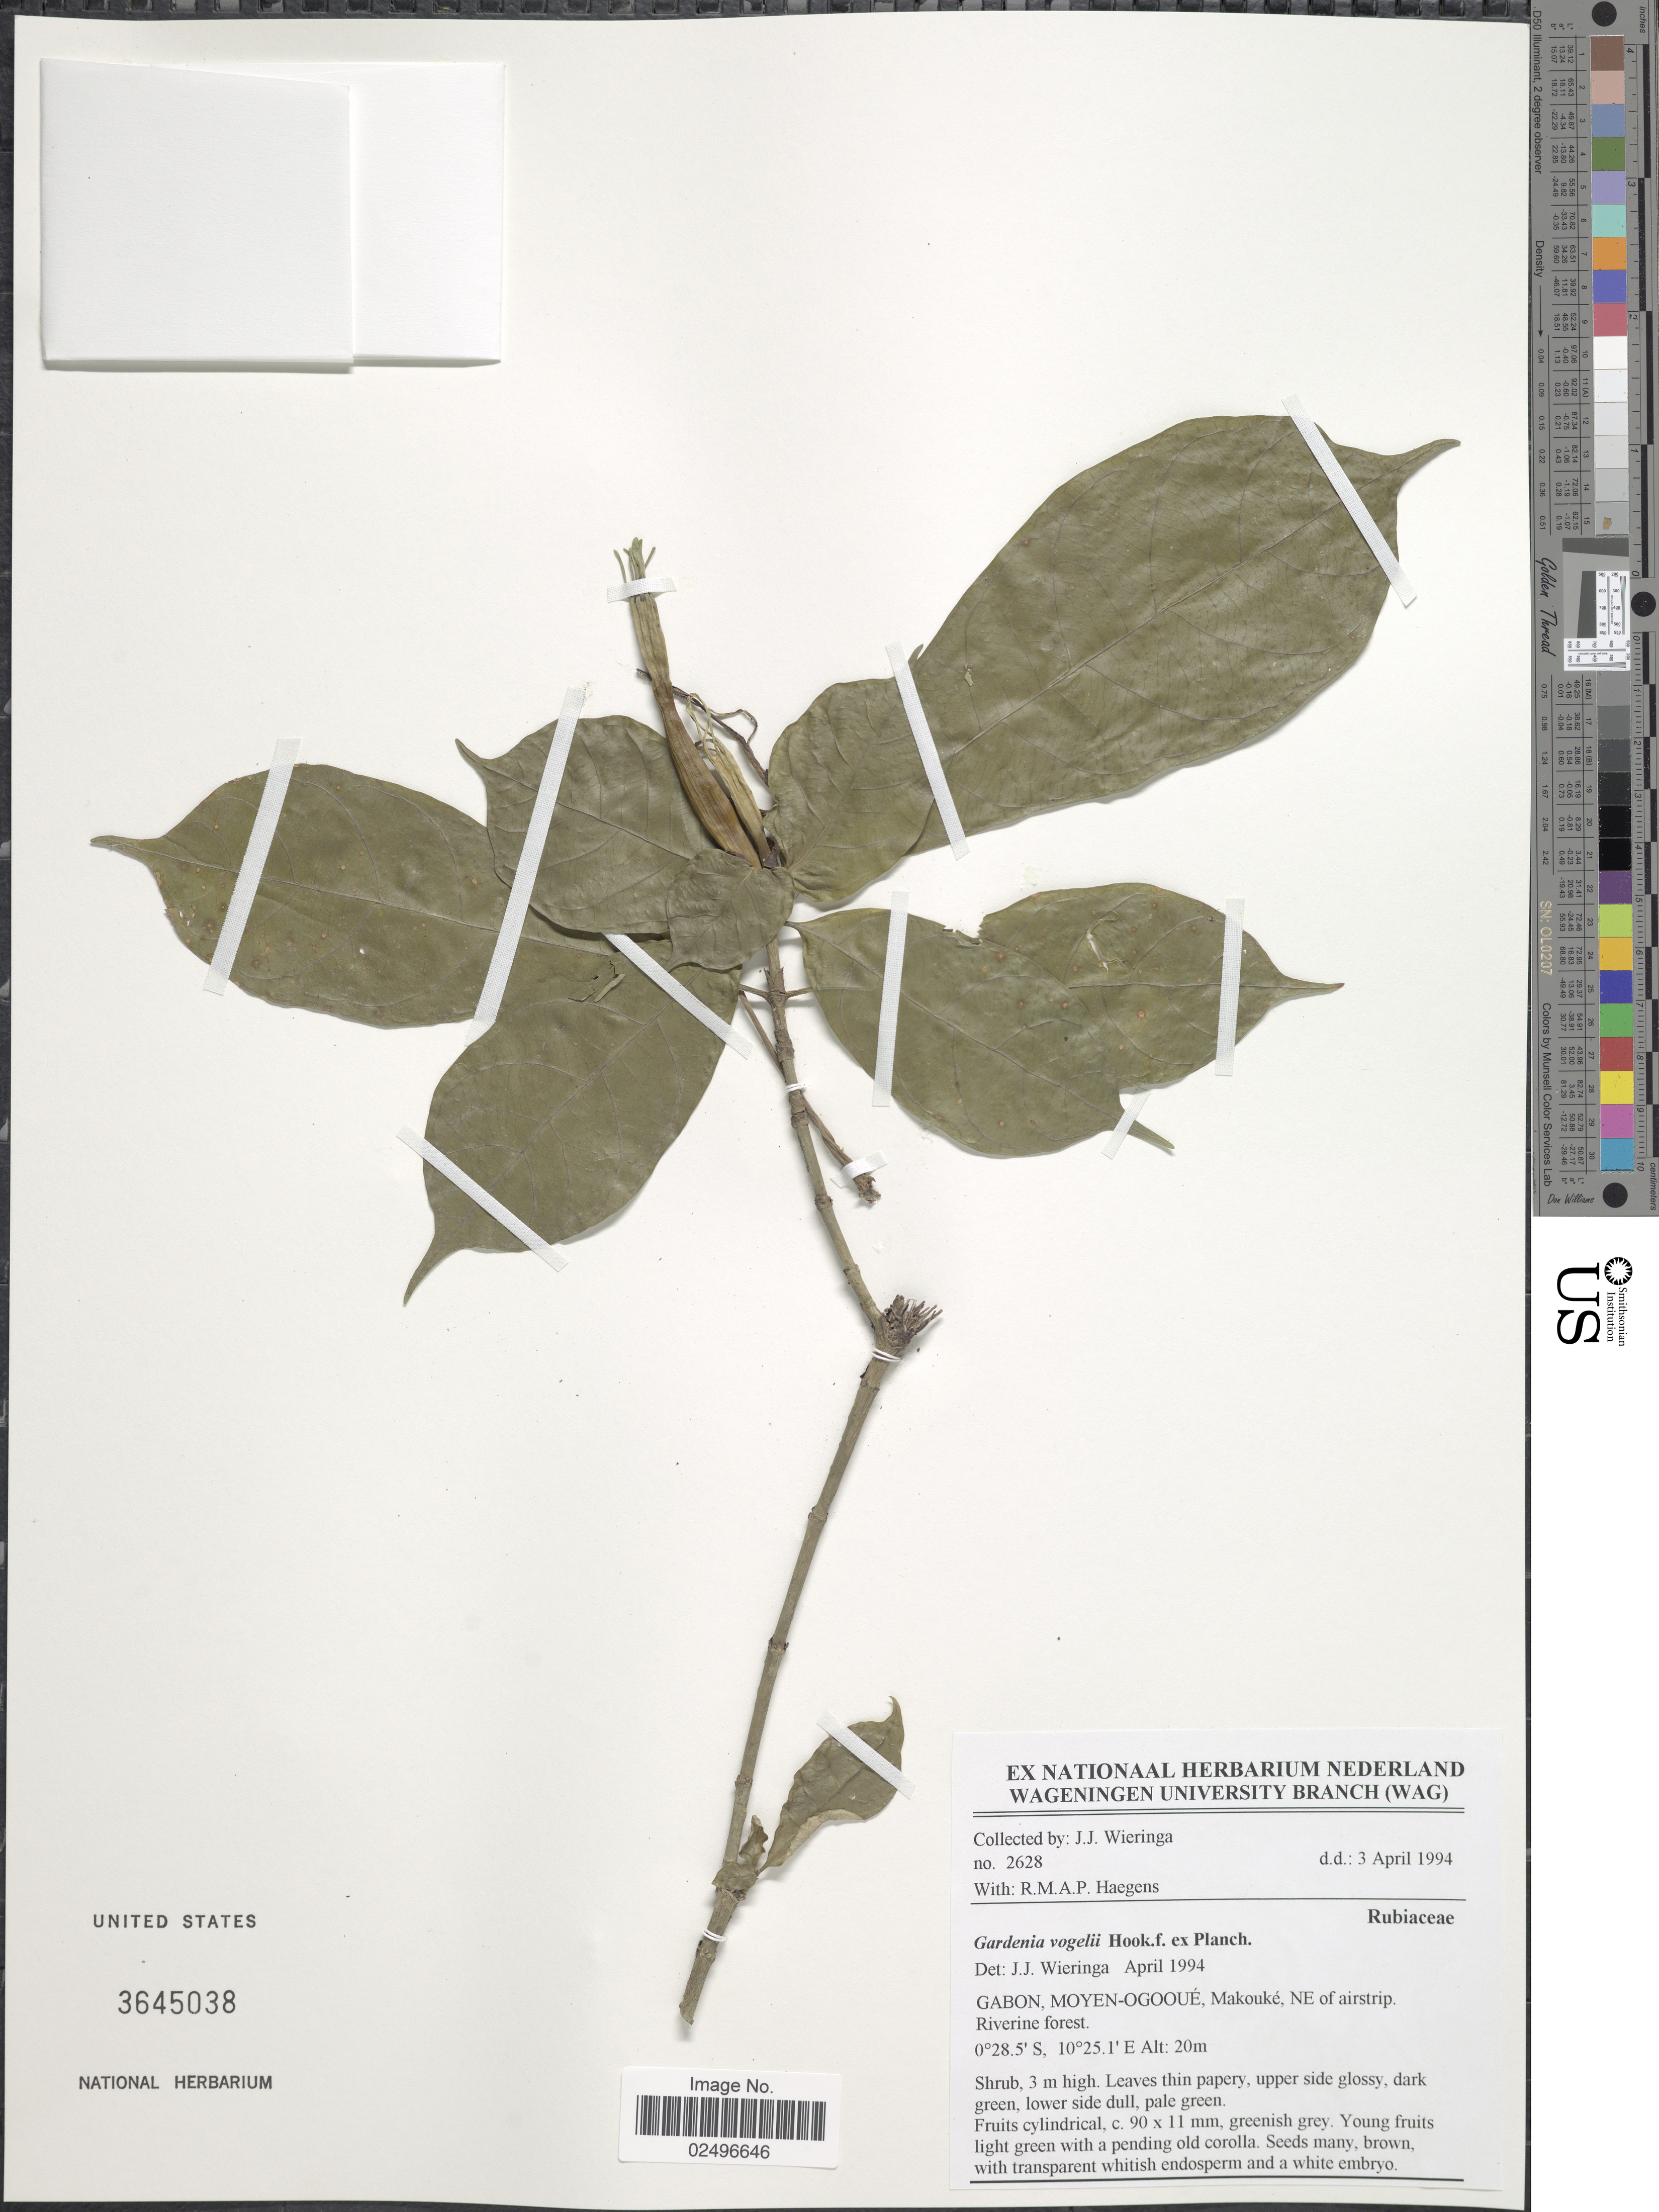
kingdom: Plantae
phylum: Tracheophyta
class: Magnoliopsida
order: Gentianales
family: Rubiaceae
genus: Gardenia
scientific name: Gardenia volkensii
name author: K. Schum.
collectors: J. Wieringa & R. Haegens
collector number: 2628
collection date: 1994-04-03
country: Gabon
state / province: Moyen-Ogooue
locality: Makouke, NE of airstrip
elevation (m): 20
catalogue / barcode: US 3645038